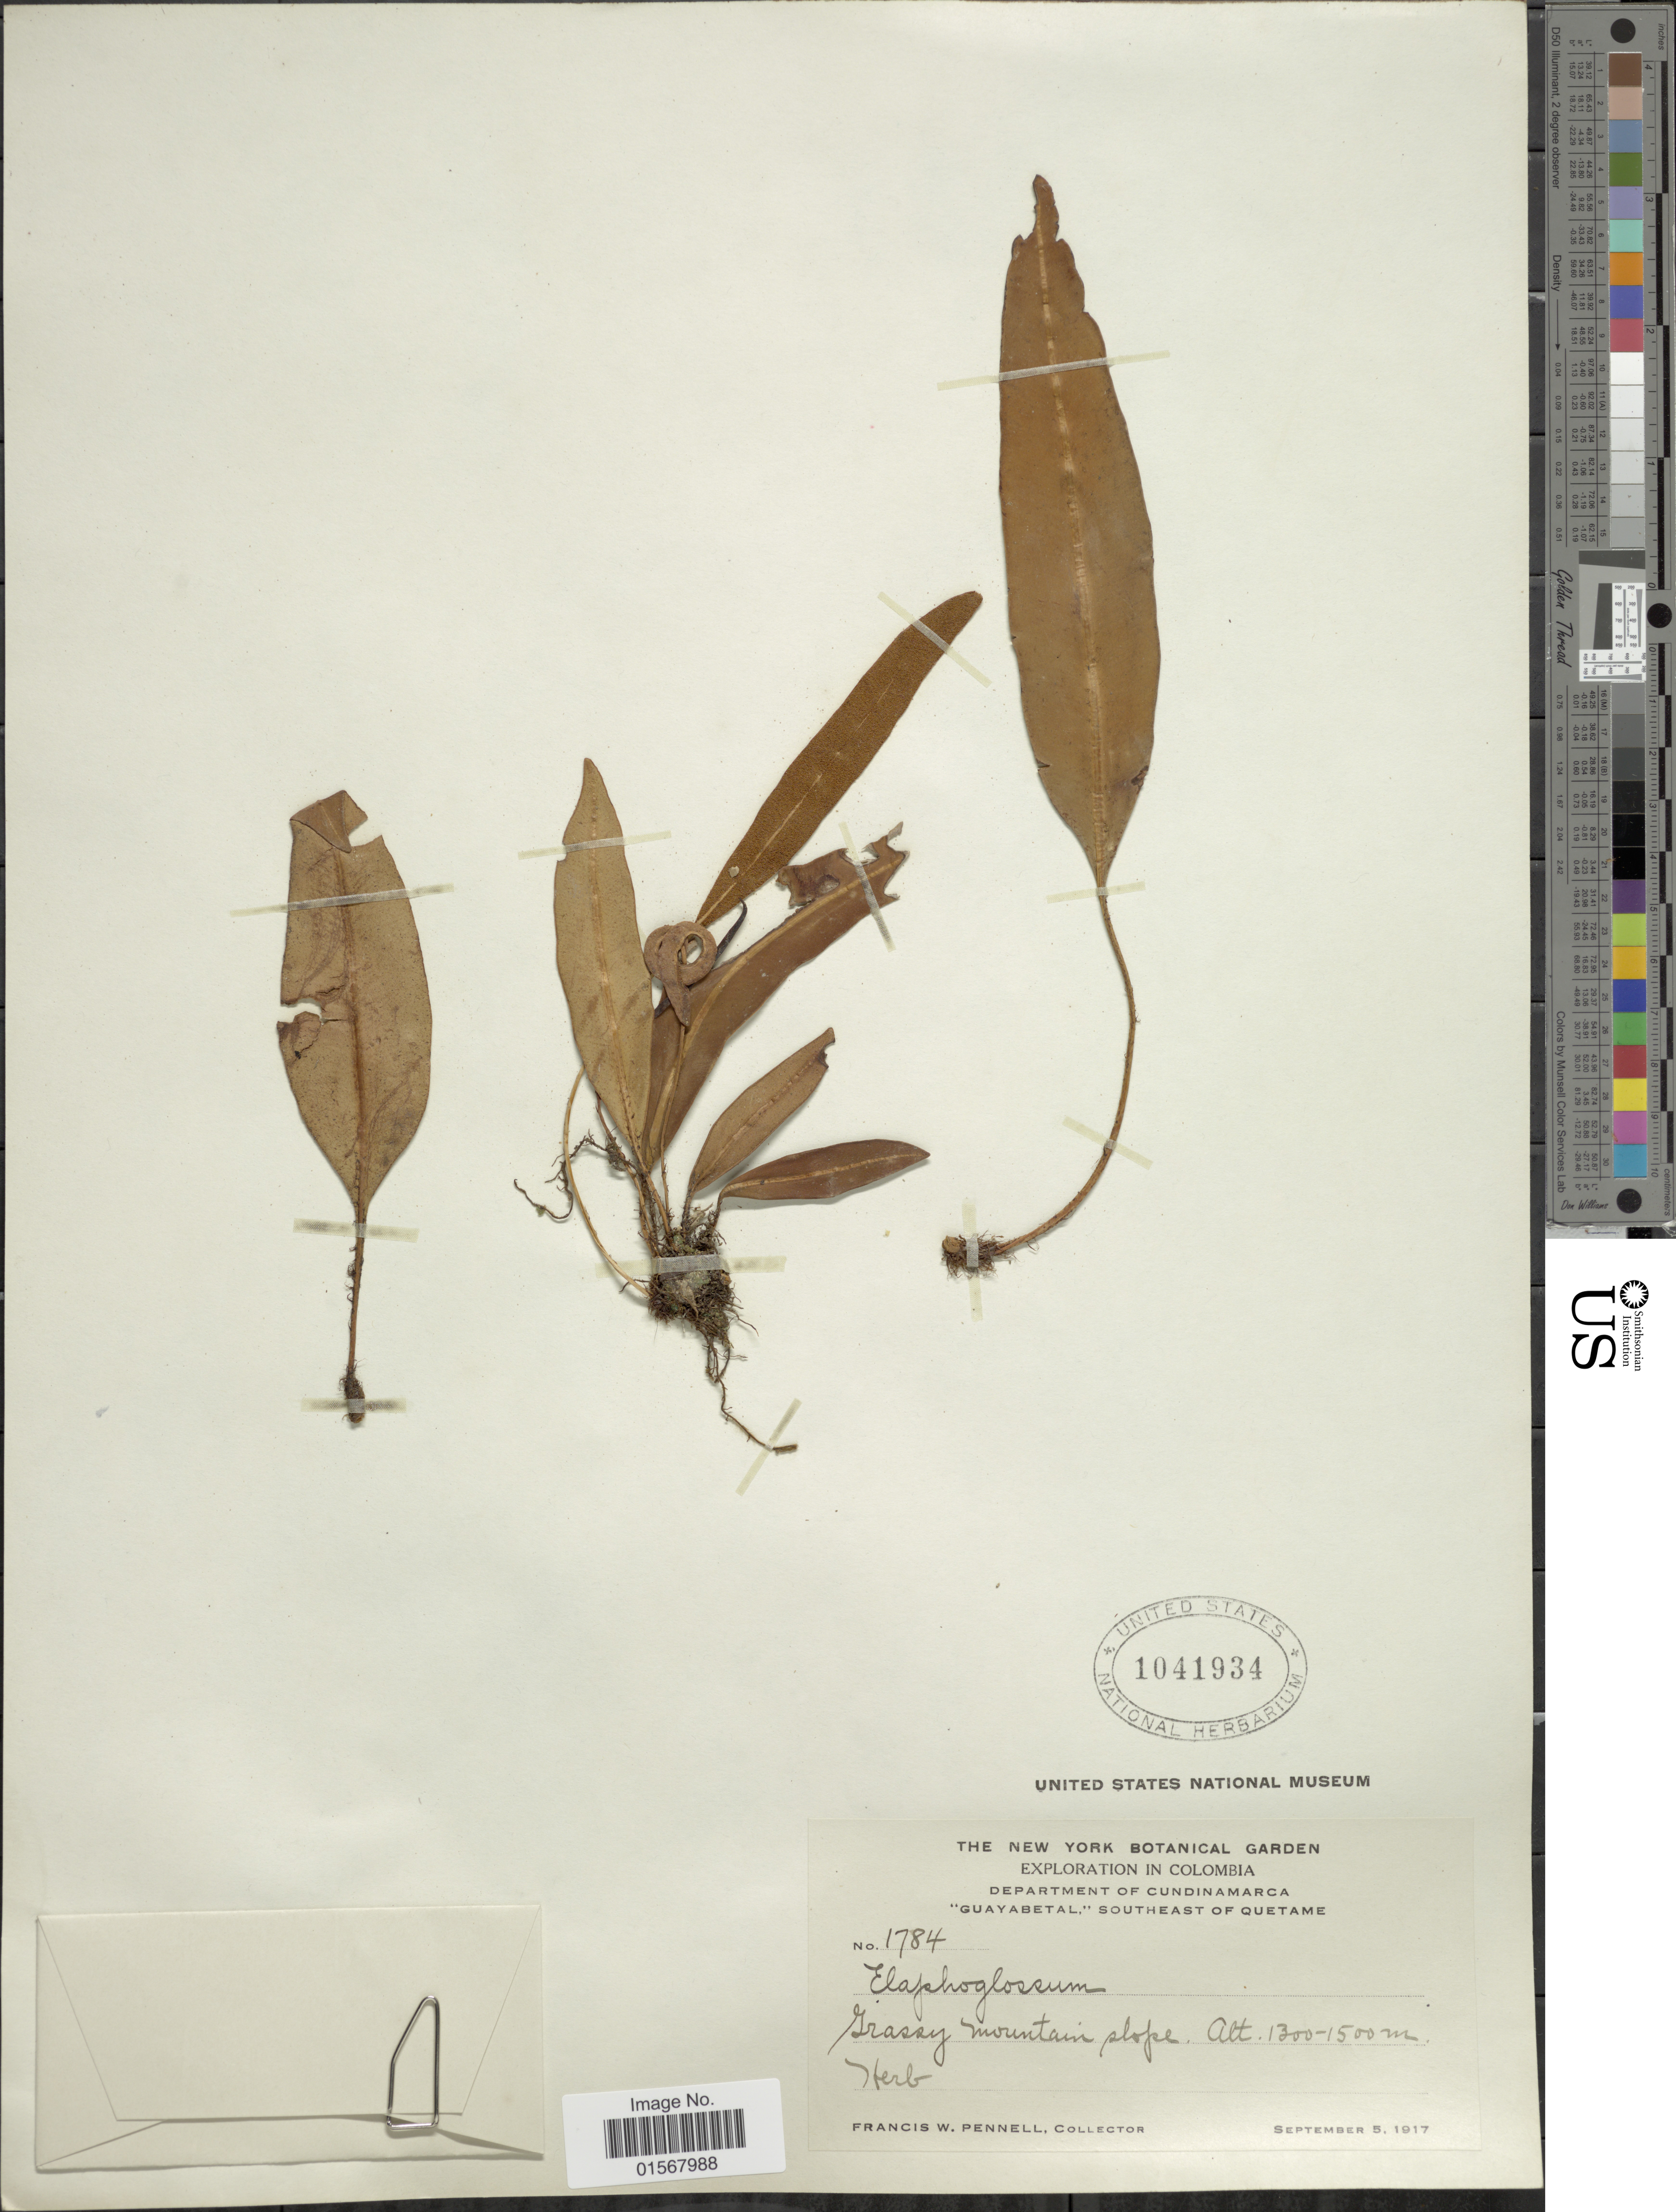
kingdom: Plantae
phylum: Tracheophyta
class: Polypodiopsida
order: Polypodiales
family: Dryopteridaceae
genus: Elaphoglossum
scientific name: Elaphoglossum sp.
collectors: F. W. Pennell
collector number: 1784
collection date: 1917-09-05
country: Colombia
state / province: Cundinamarca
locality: Department of Cundinamarca, "Guayabetal," Southeast of Quetame, Irassy mountain slope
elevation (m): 1300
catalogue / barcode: US 1041934